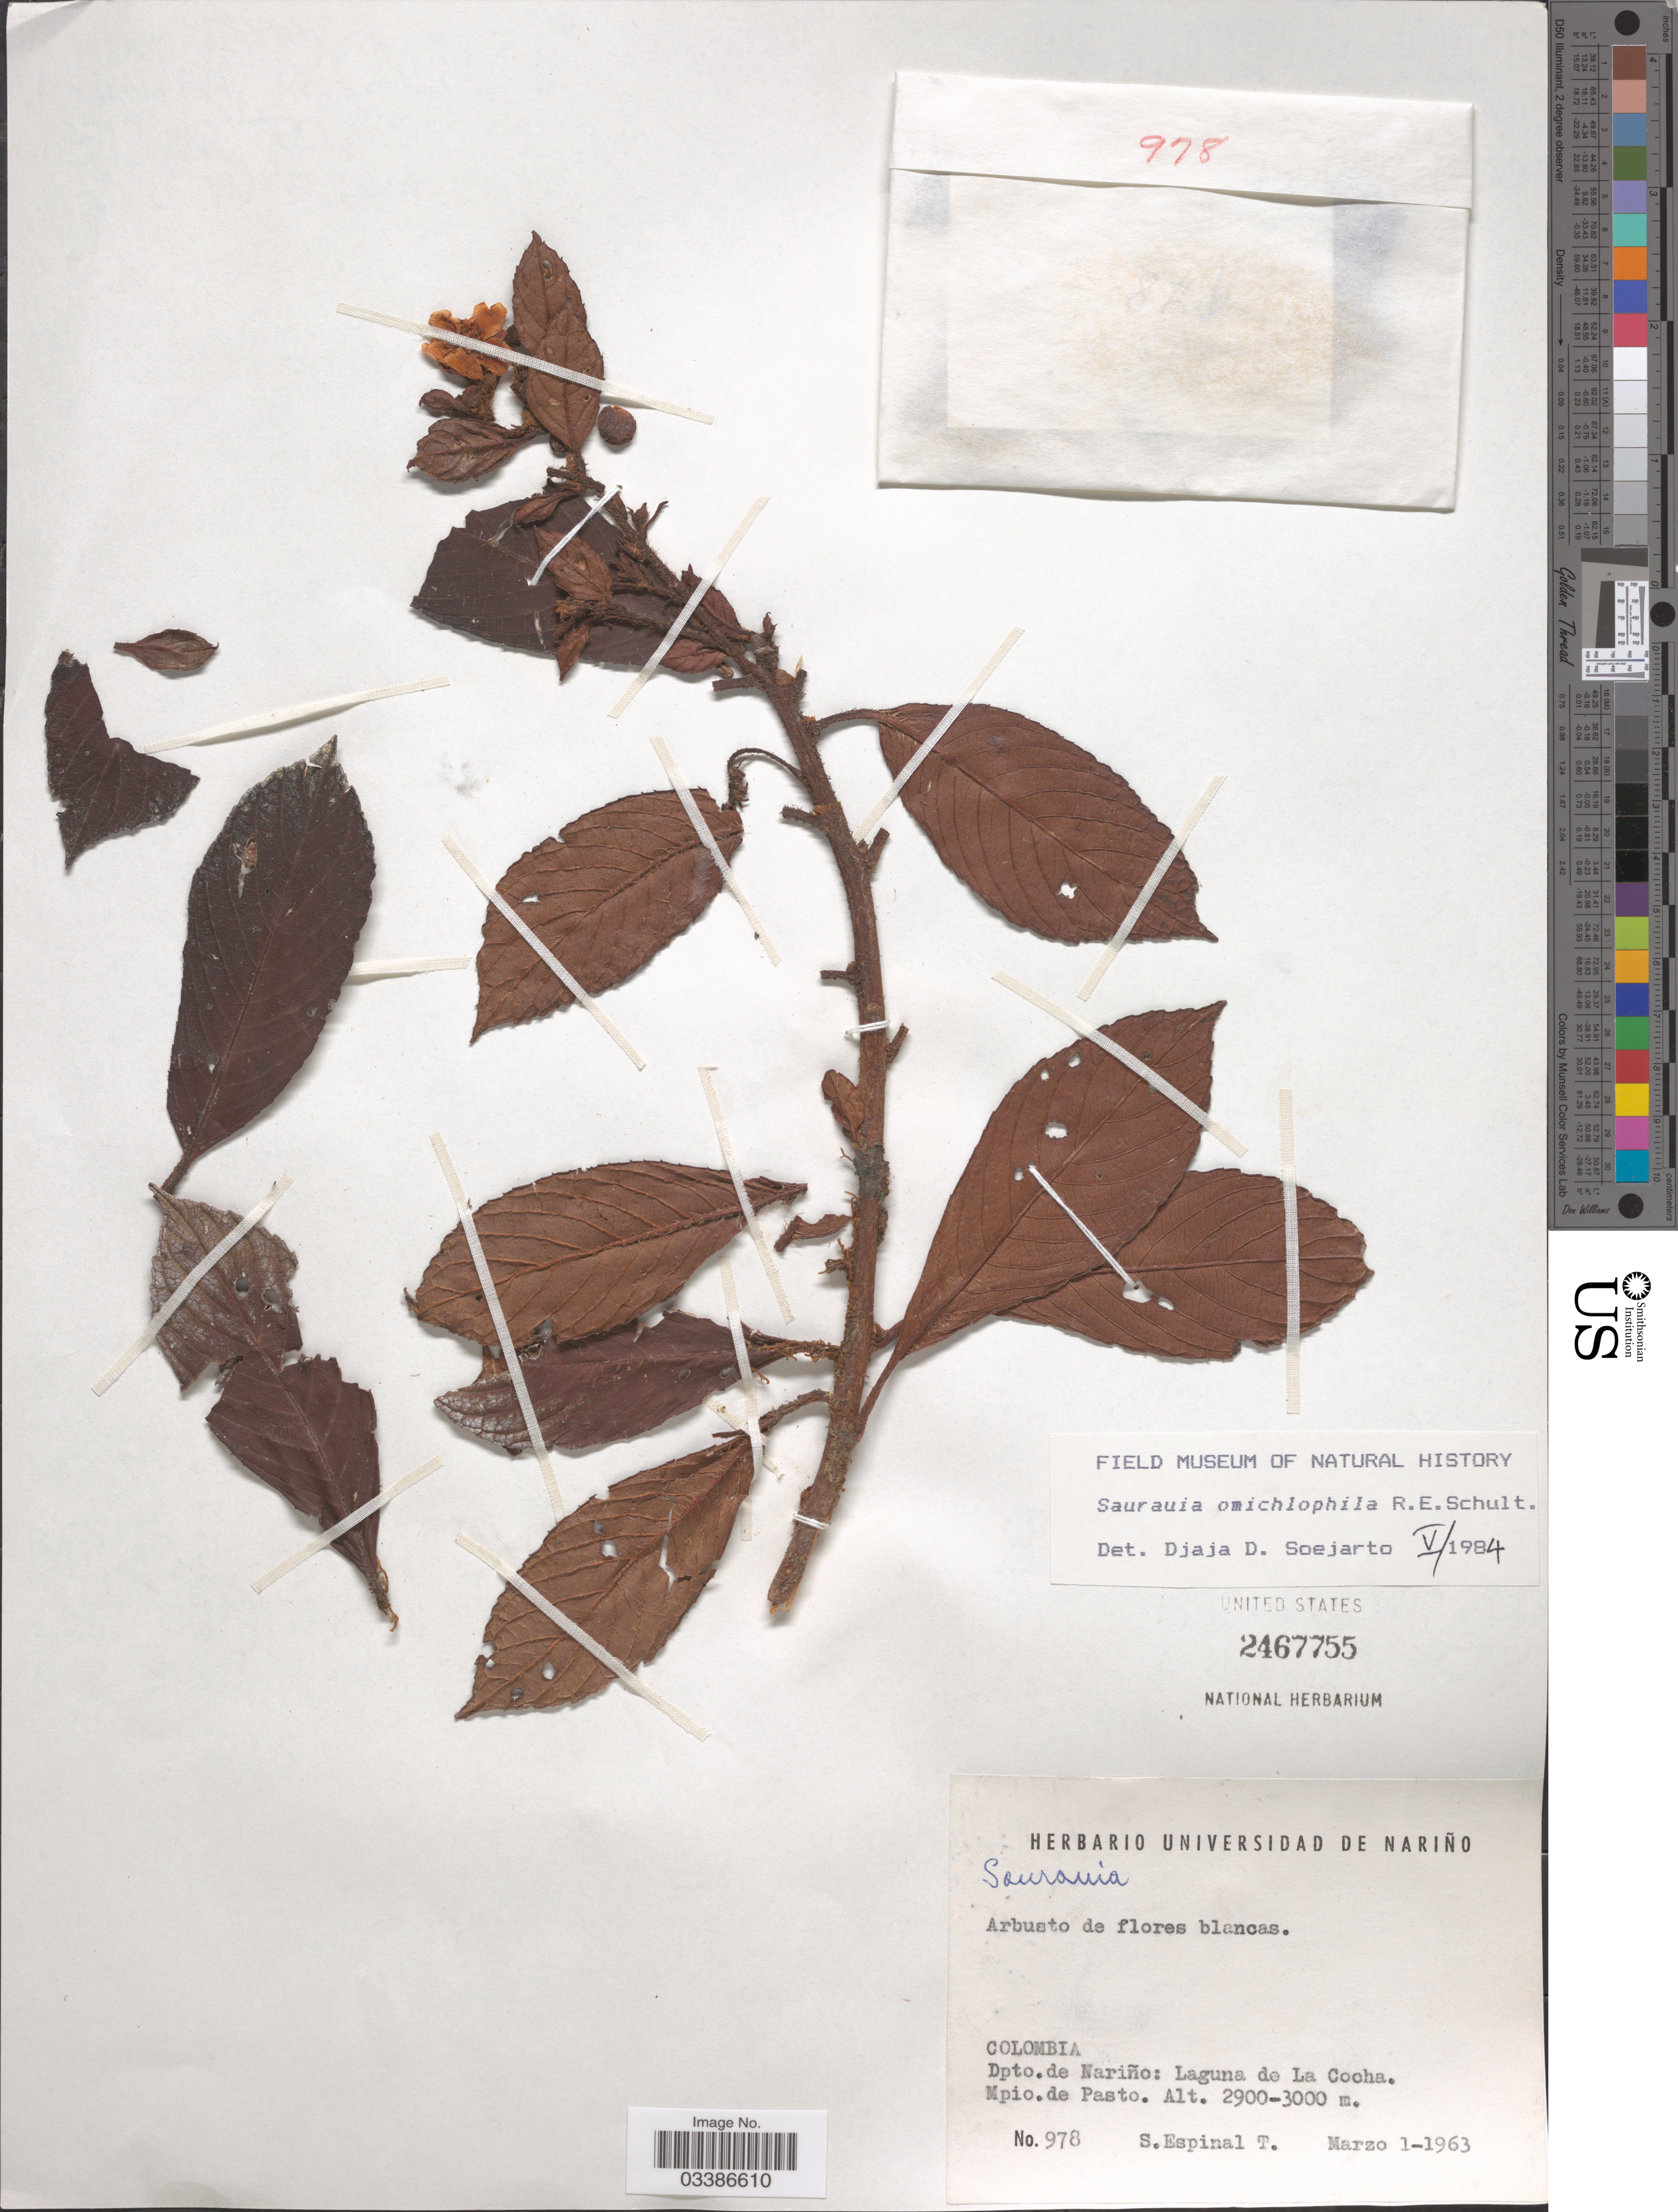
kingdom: Plantae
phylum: Tracheophyta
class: Magnoliopsida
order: Ericales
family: Actinidiaceae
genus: Saurauia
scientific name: Saurauia omichlophila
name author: R.E. Schult.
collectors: S. Espinal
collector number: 978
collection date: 1963-03-01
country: Colombia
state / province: Nariño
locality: Dpto. de Nariño: Laguna de La Cocha. Mpio. de Pasto.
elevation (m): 2900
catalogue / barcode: US 2467755